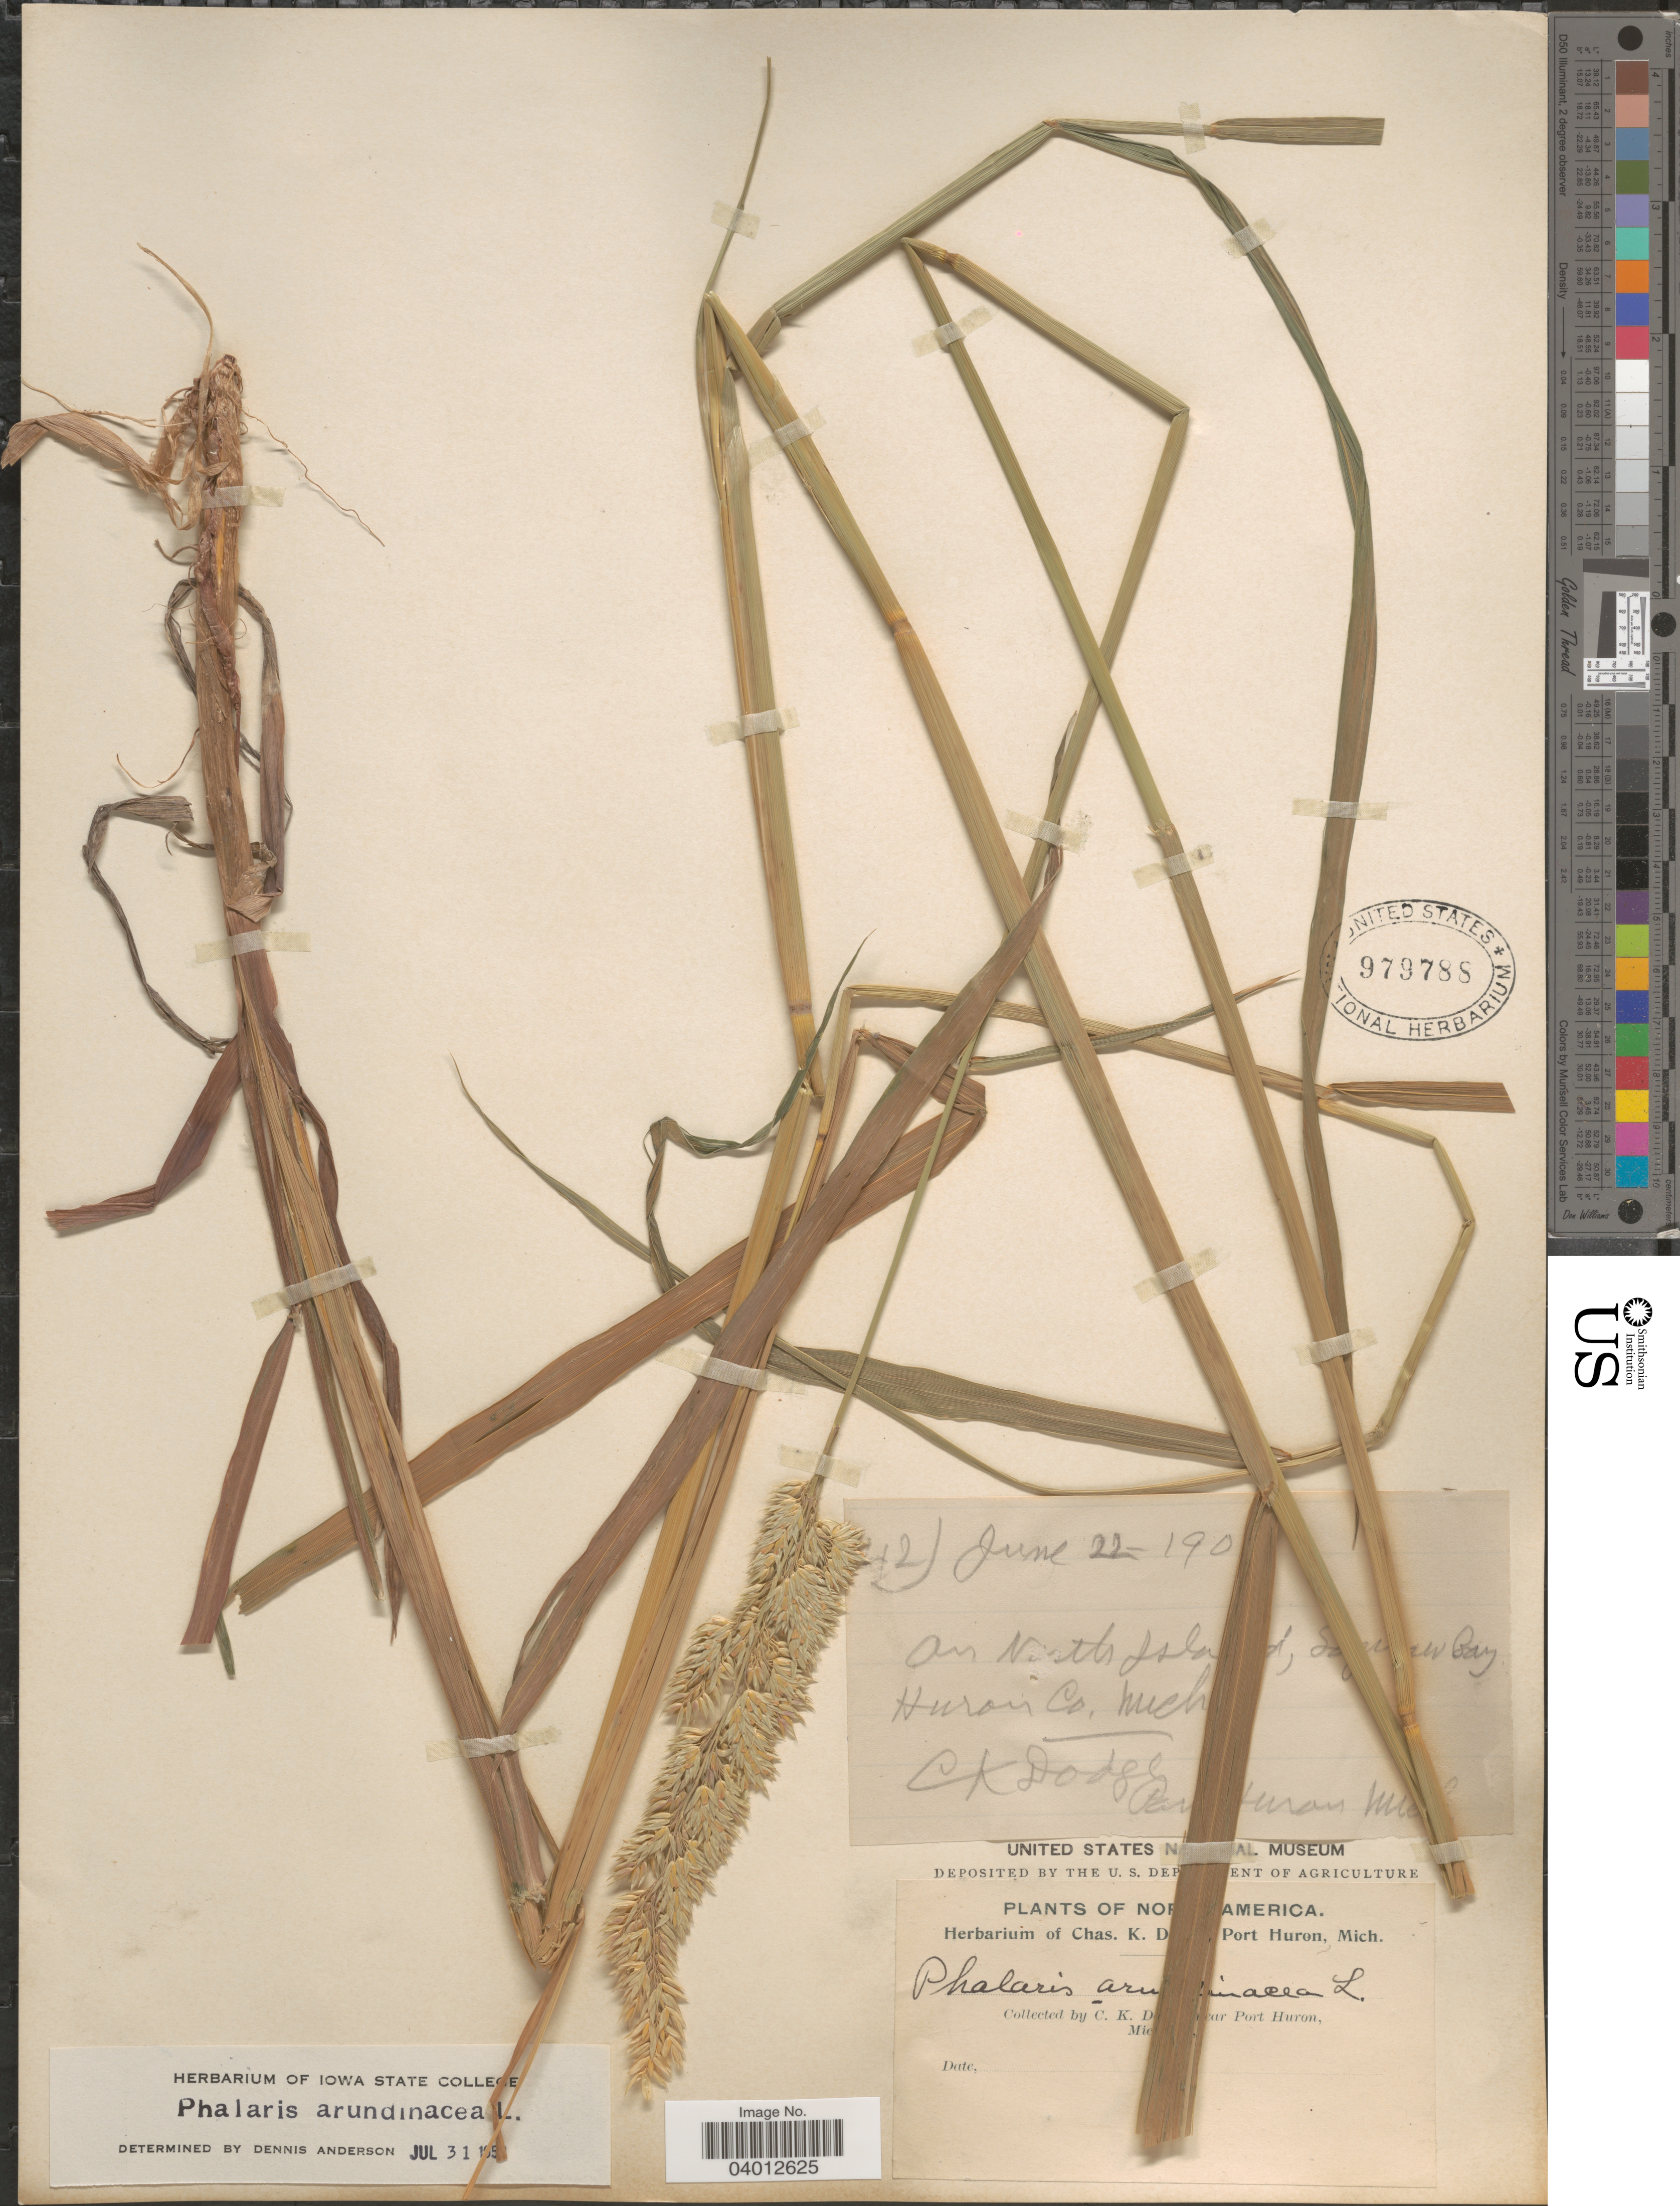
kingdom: Plantae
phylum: Tracheophyta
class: Liliopsida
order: Poales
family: Poaceae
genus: Phalaris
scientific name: Phalaris arundinacea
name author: L.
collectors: C. K. Dodge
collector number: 42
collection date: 1900-06-22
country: United States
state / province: Michigan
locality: On North Island, Saginaw Bay. Huron Co. Near Port Huron.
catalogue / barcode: US 979788